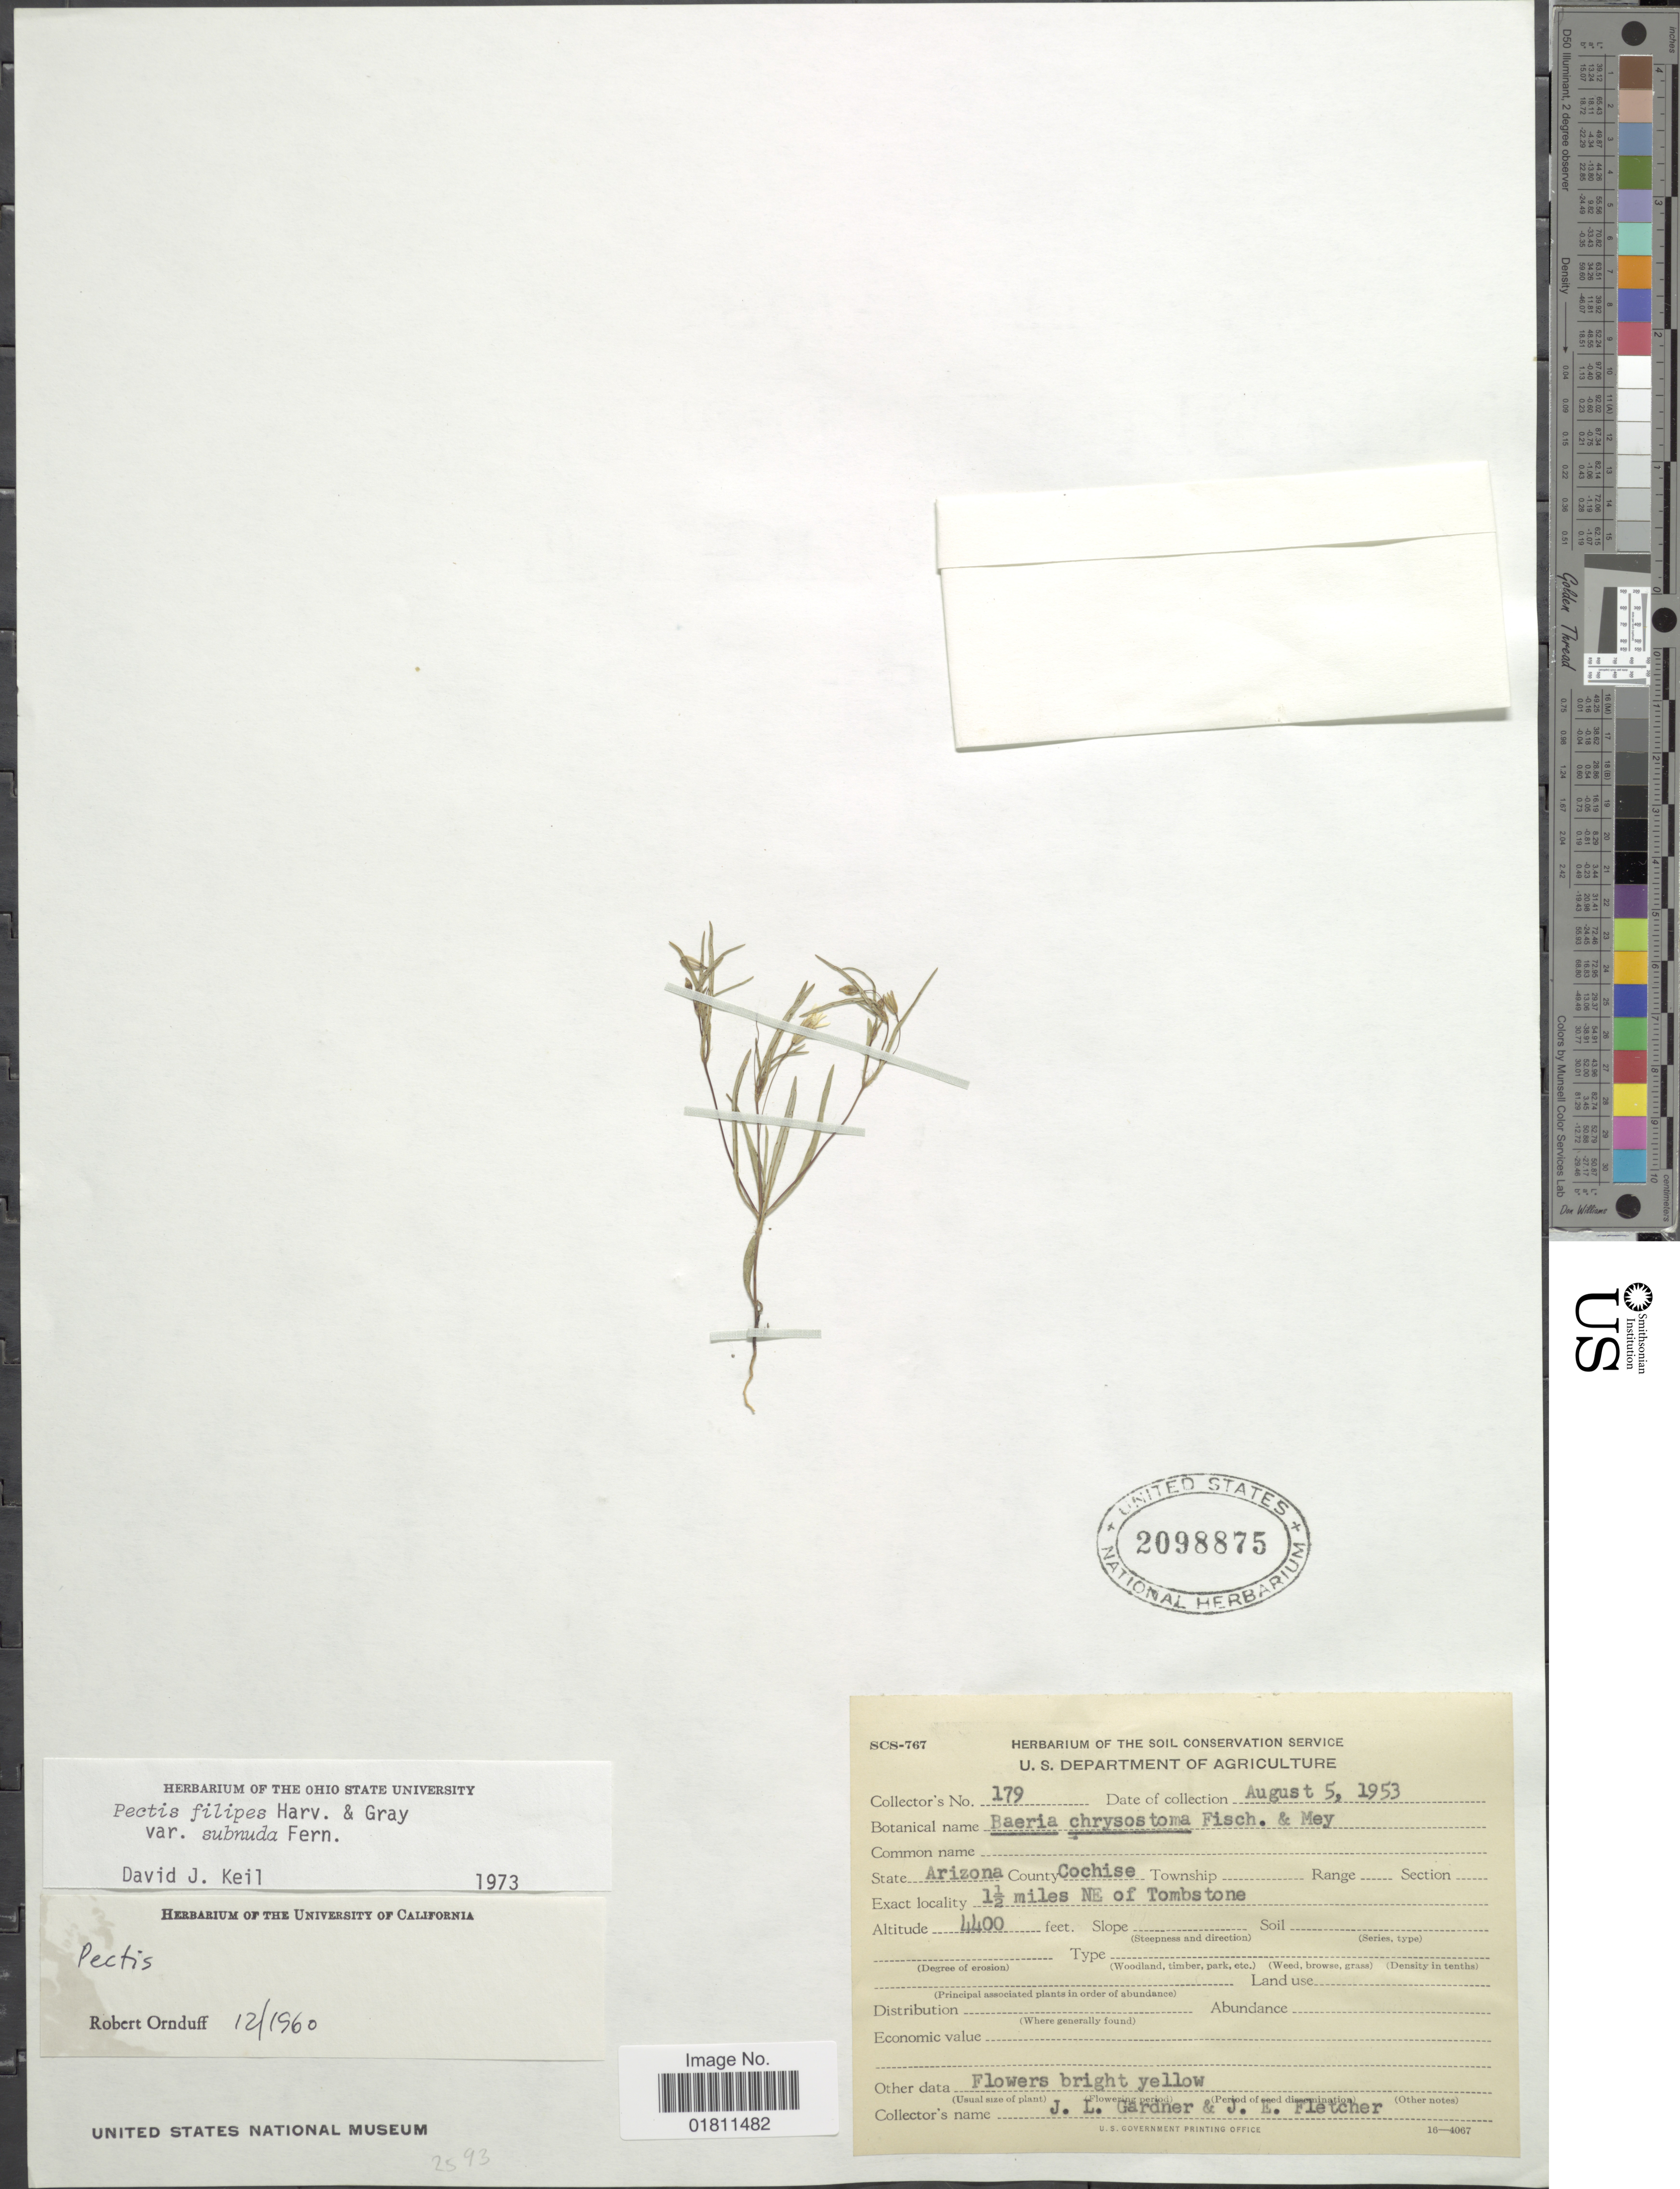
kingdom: Plantae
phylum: Tracheophyta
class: Magnoliopsida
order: Asterales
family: Asteraceae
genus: Pectis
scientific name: Pectis linifolia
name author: L.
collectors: J. L. Gardner & J. Fletcher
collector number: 179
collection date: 1953-08-05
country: United States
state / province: Arizona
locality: County Cochise. 1½miles NE of Tomstone.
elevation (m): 1341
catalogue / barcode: US 2098875